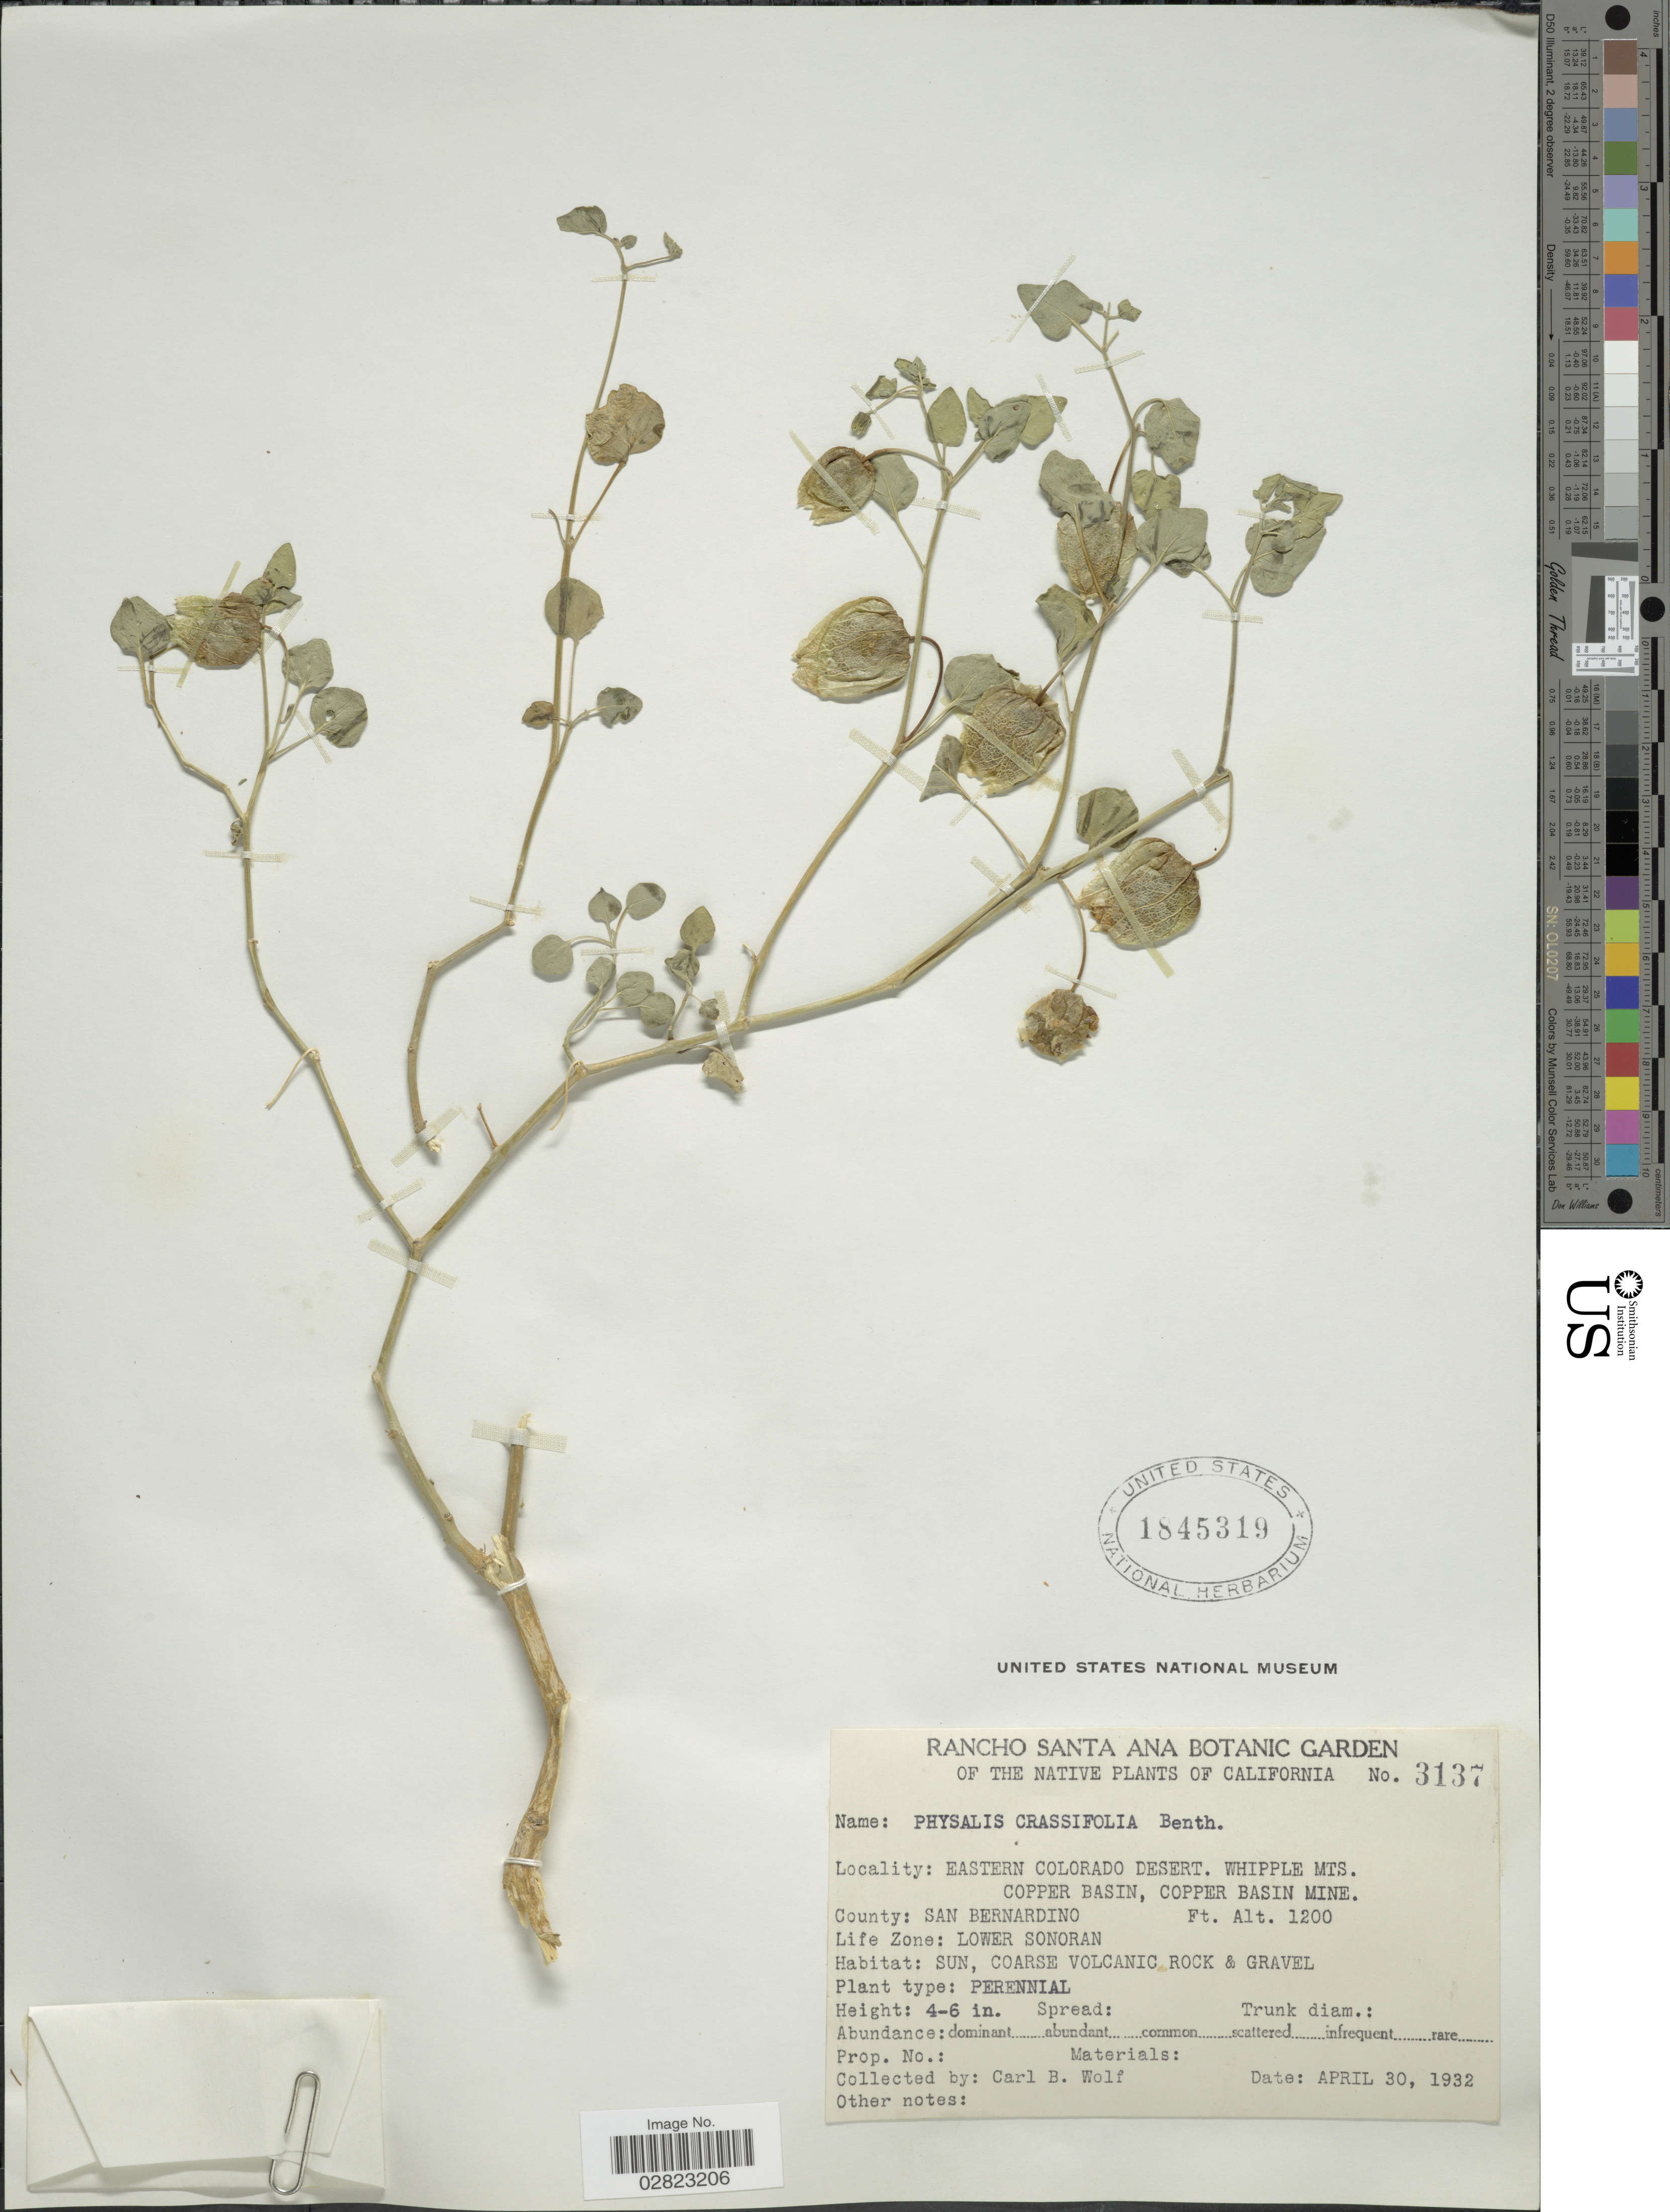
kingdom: Plantae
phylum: Tracheophyta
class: Magnoliopsida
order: Solanales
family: Solanaceae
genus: Physalis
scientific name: Physalis crassifolia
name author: Benth.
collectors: C. B. Wolf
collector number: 3137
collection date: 1932-04-30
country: United States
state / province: California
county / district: San Bernardino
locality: Eastern Colorado Desert. Whipple Mts. Copper Basin, Copper Basin Mine. County: San Bernardino. Life Zone: Lower Sonoran.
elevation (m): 366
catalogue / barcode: US 1845319